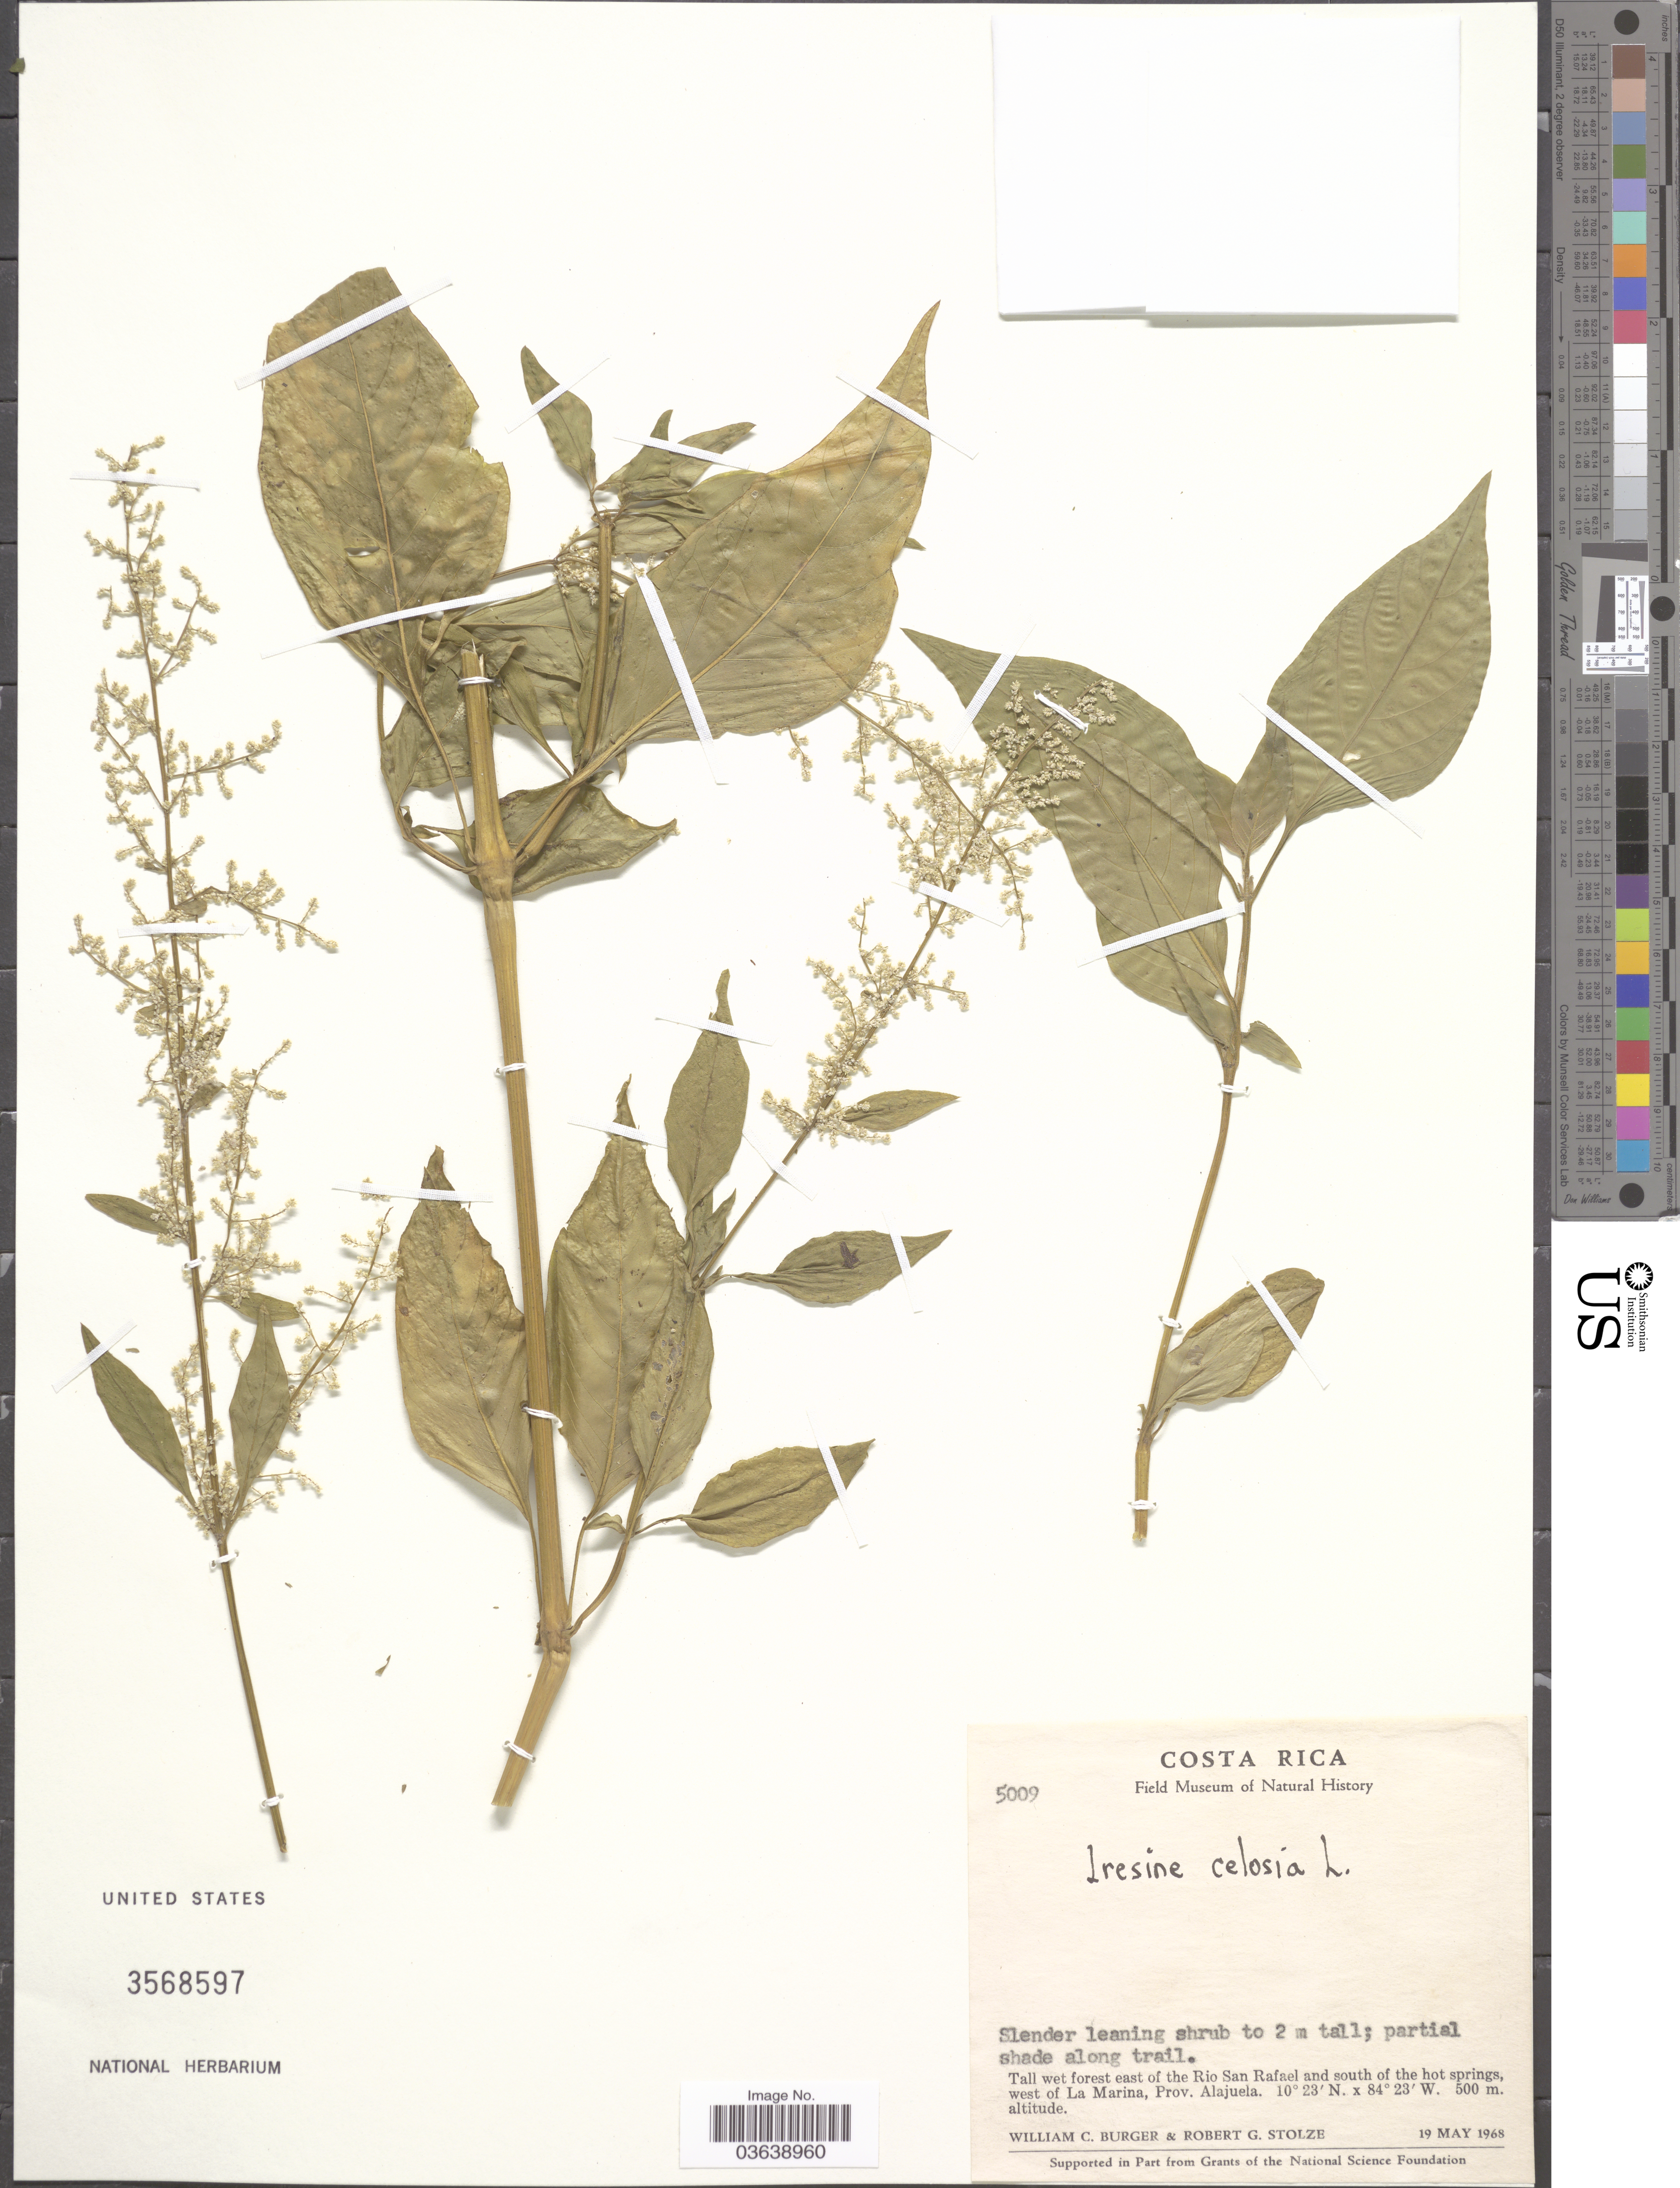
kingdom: Plantae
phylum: Tracheophyta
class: Magnoliopsida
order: Caryophyllales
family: Amaranthaceae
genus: Iresine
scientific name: Iresine celosia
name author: L.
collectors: W. Burger & R. G. Stolze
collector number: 5009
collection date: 1968-05-19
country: Costa Rica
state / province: Alajuela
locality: Tall wet forest east of the Rio San Rafael and south of the hot springs, west of La Marina.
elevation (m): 500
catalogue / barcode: US 3568597